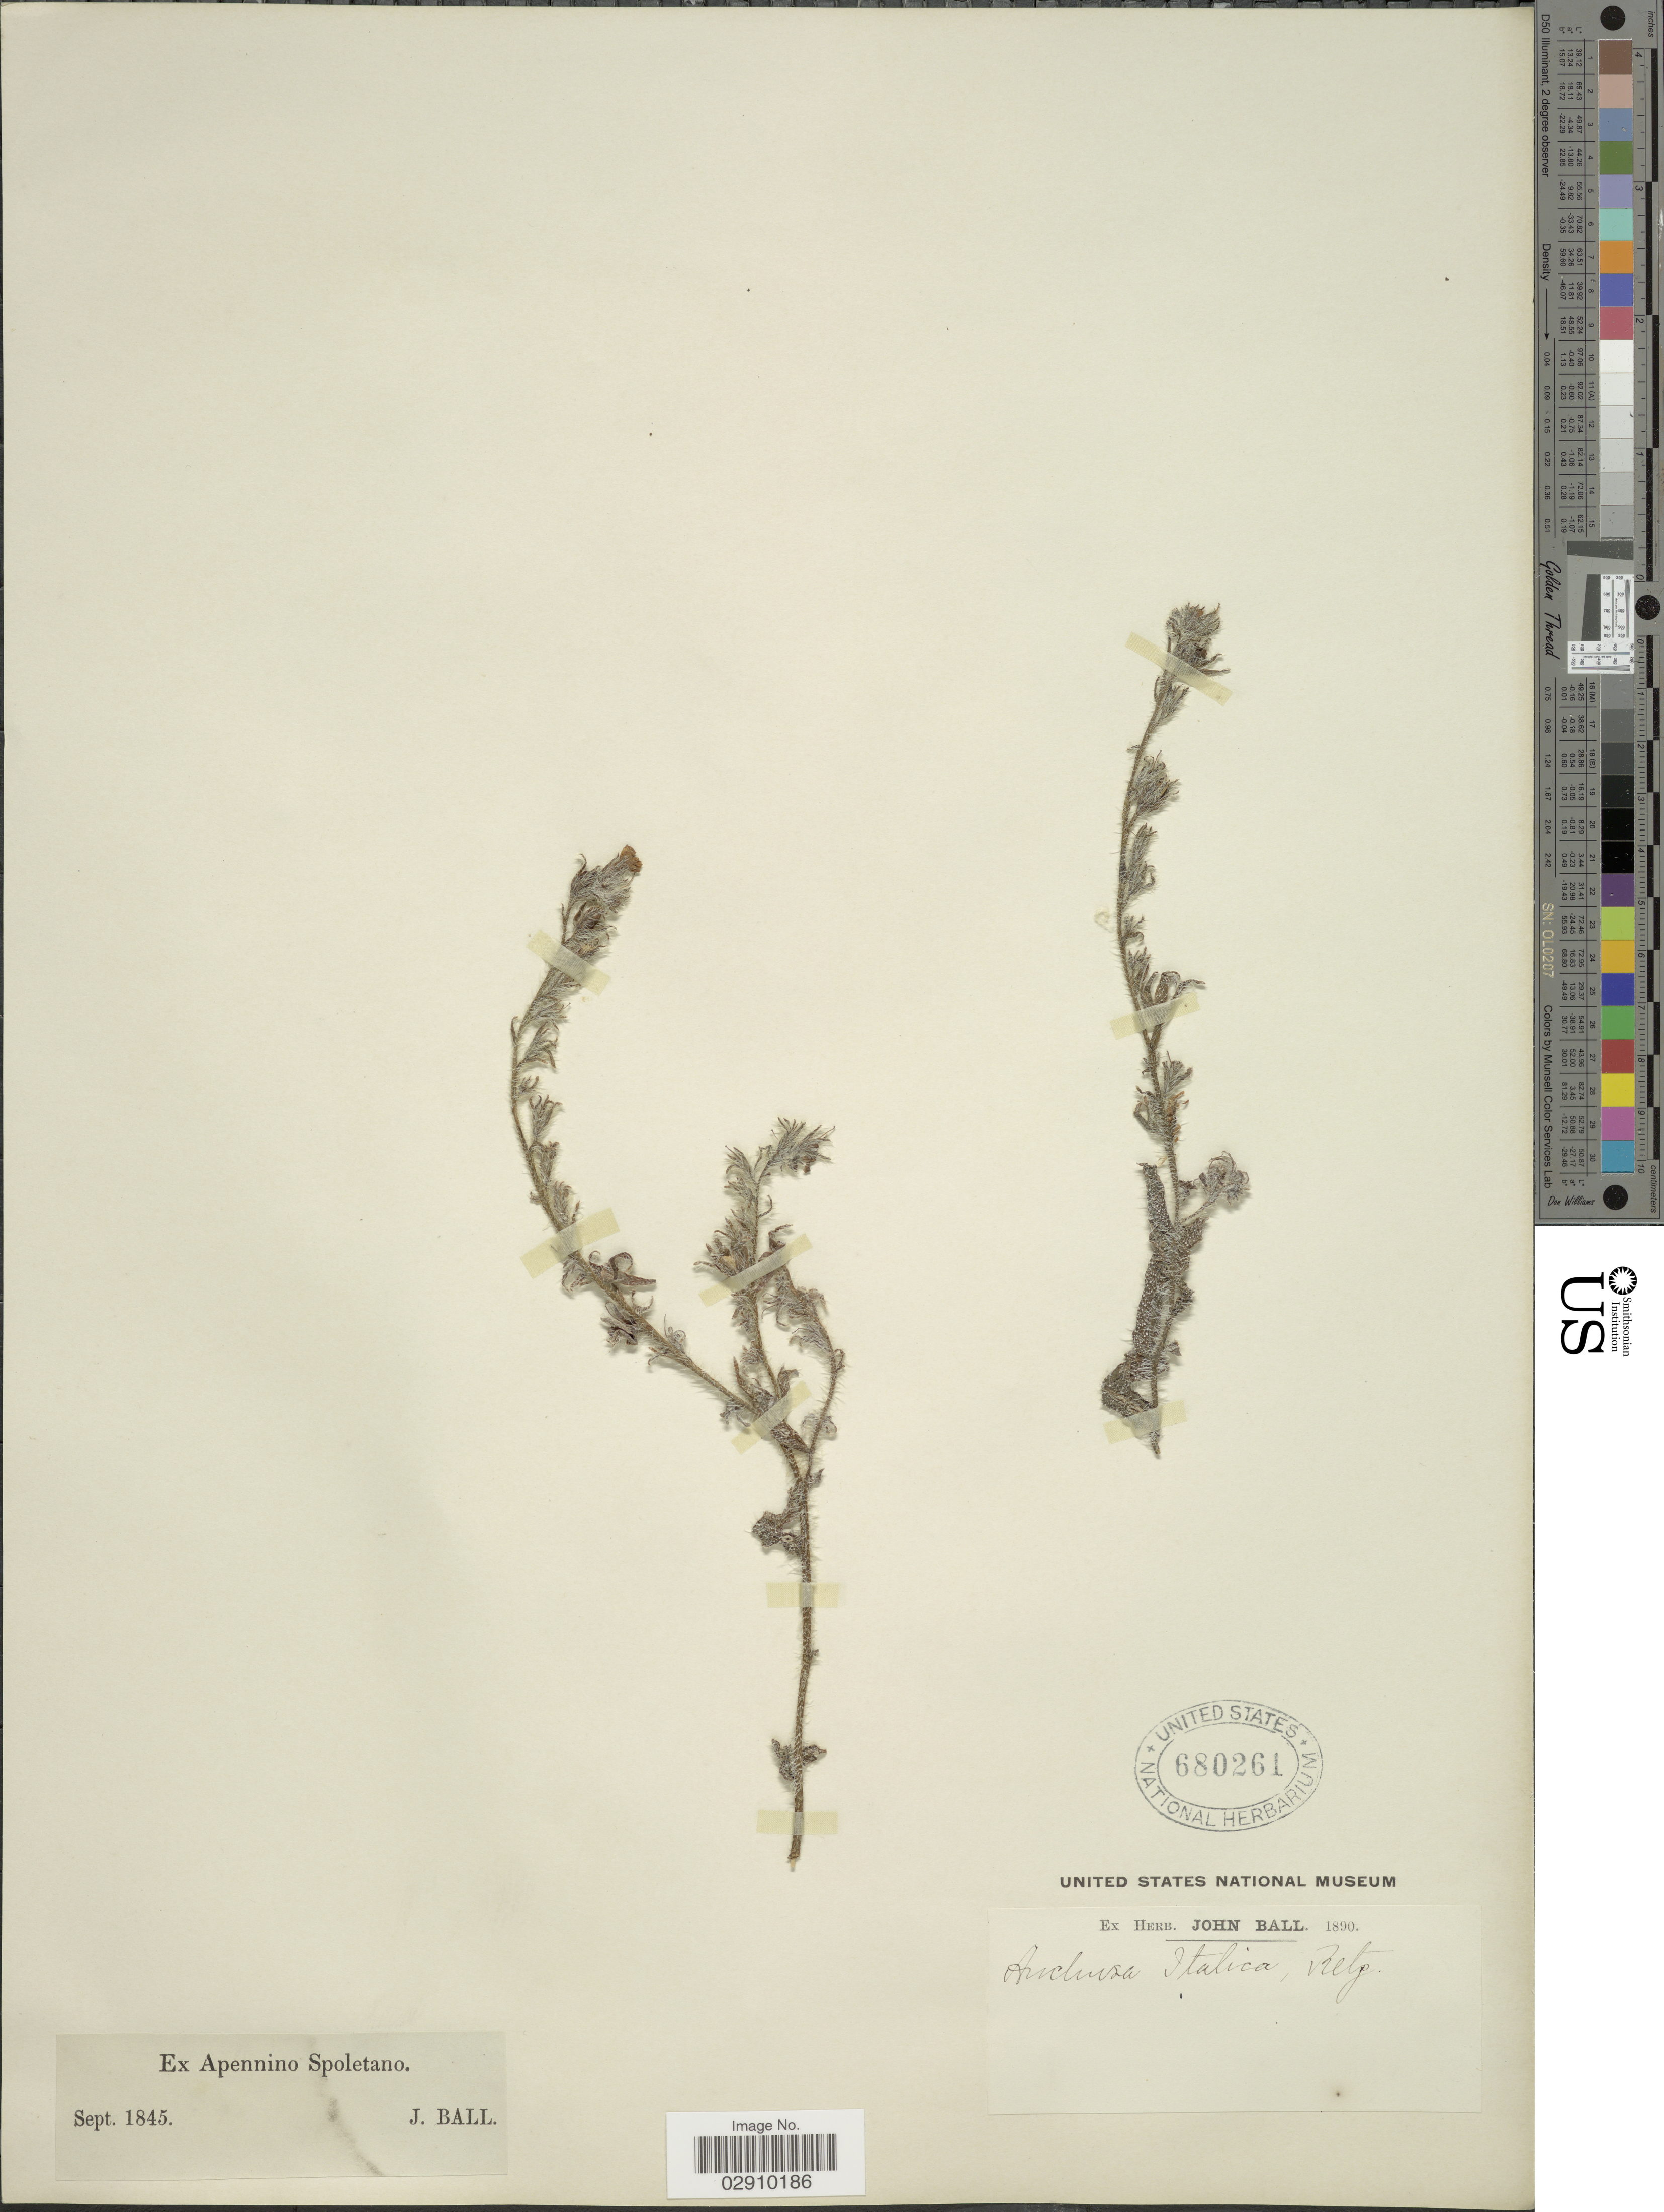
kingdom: Plantae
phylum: Tracheophyta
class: Magnoliopsida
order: Boraginales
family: Boraginaceae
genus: Anchusa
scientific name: Anchusa italica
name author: Retz.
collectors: J. Ball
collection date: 1845-09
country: Italy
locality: Ex Apennino Spoletano.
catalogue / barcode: US 680261